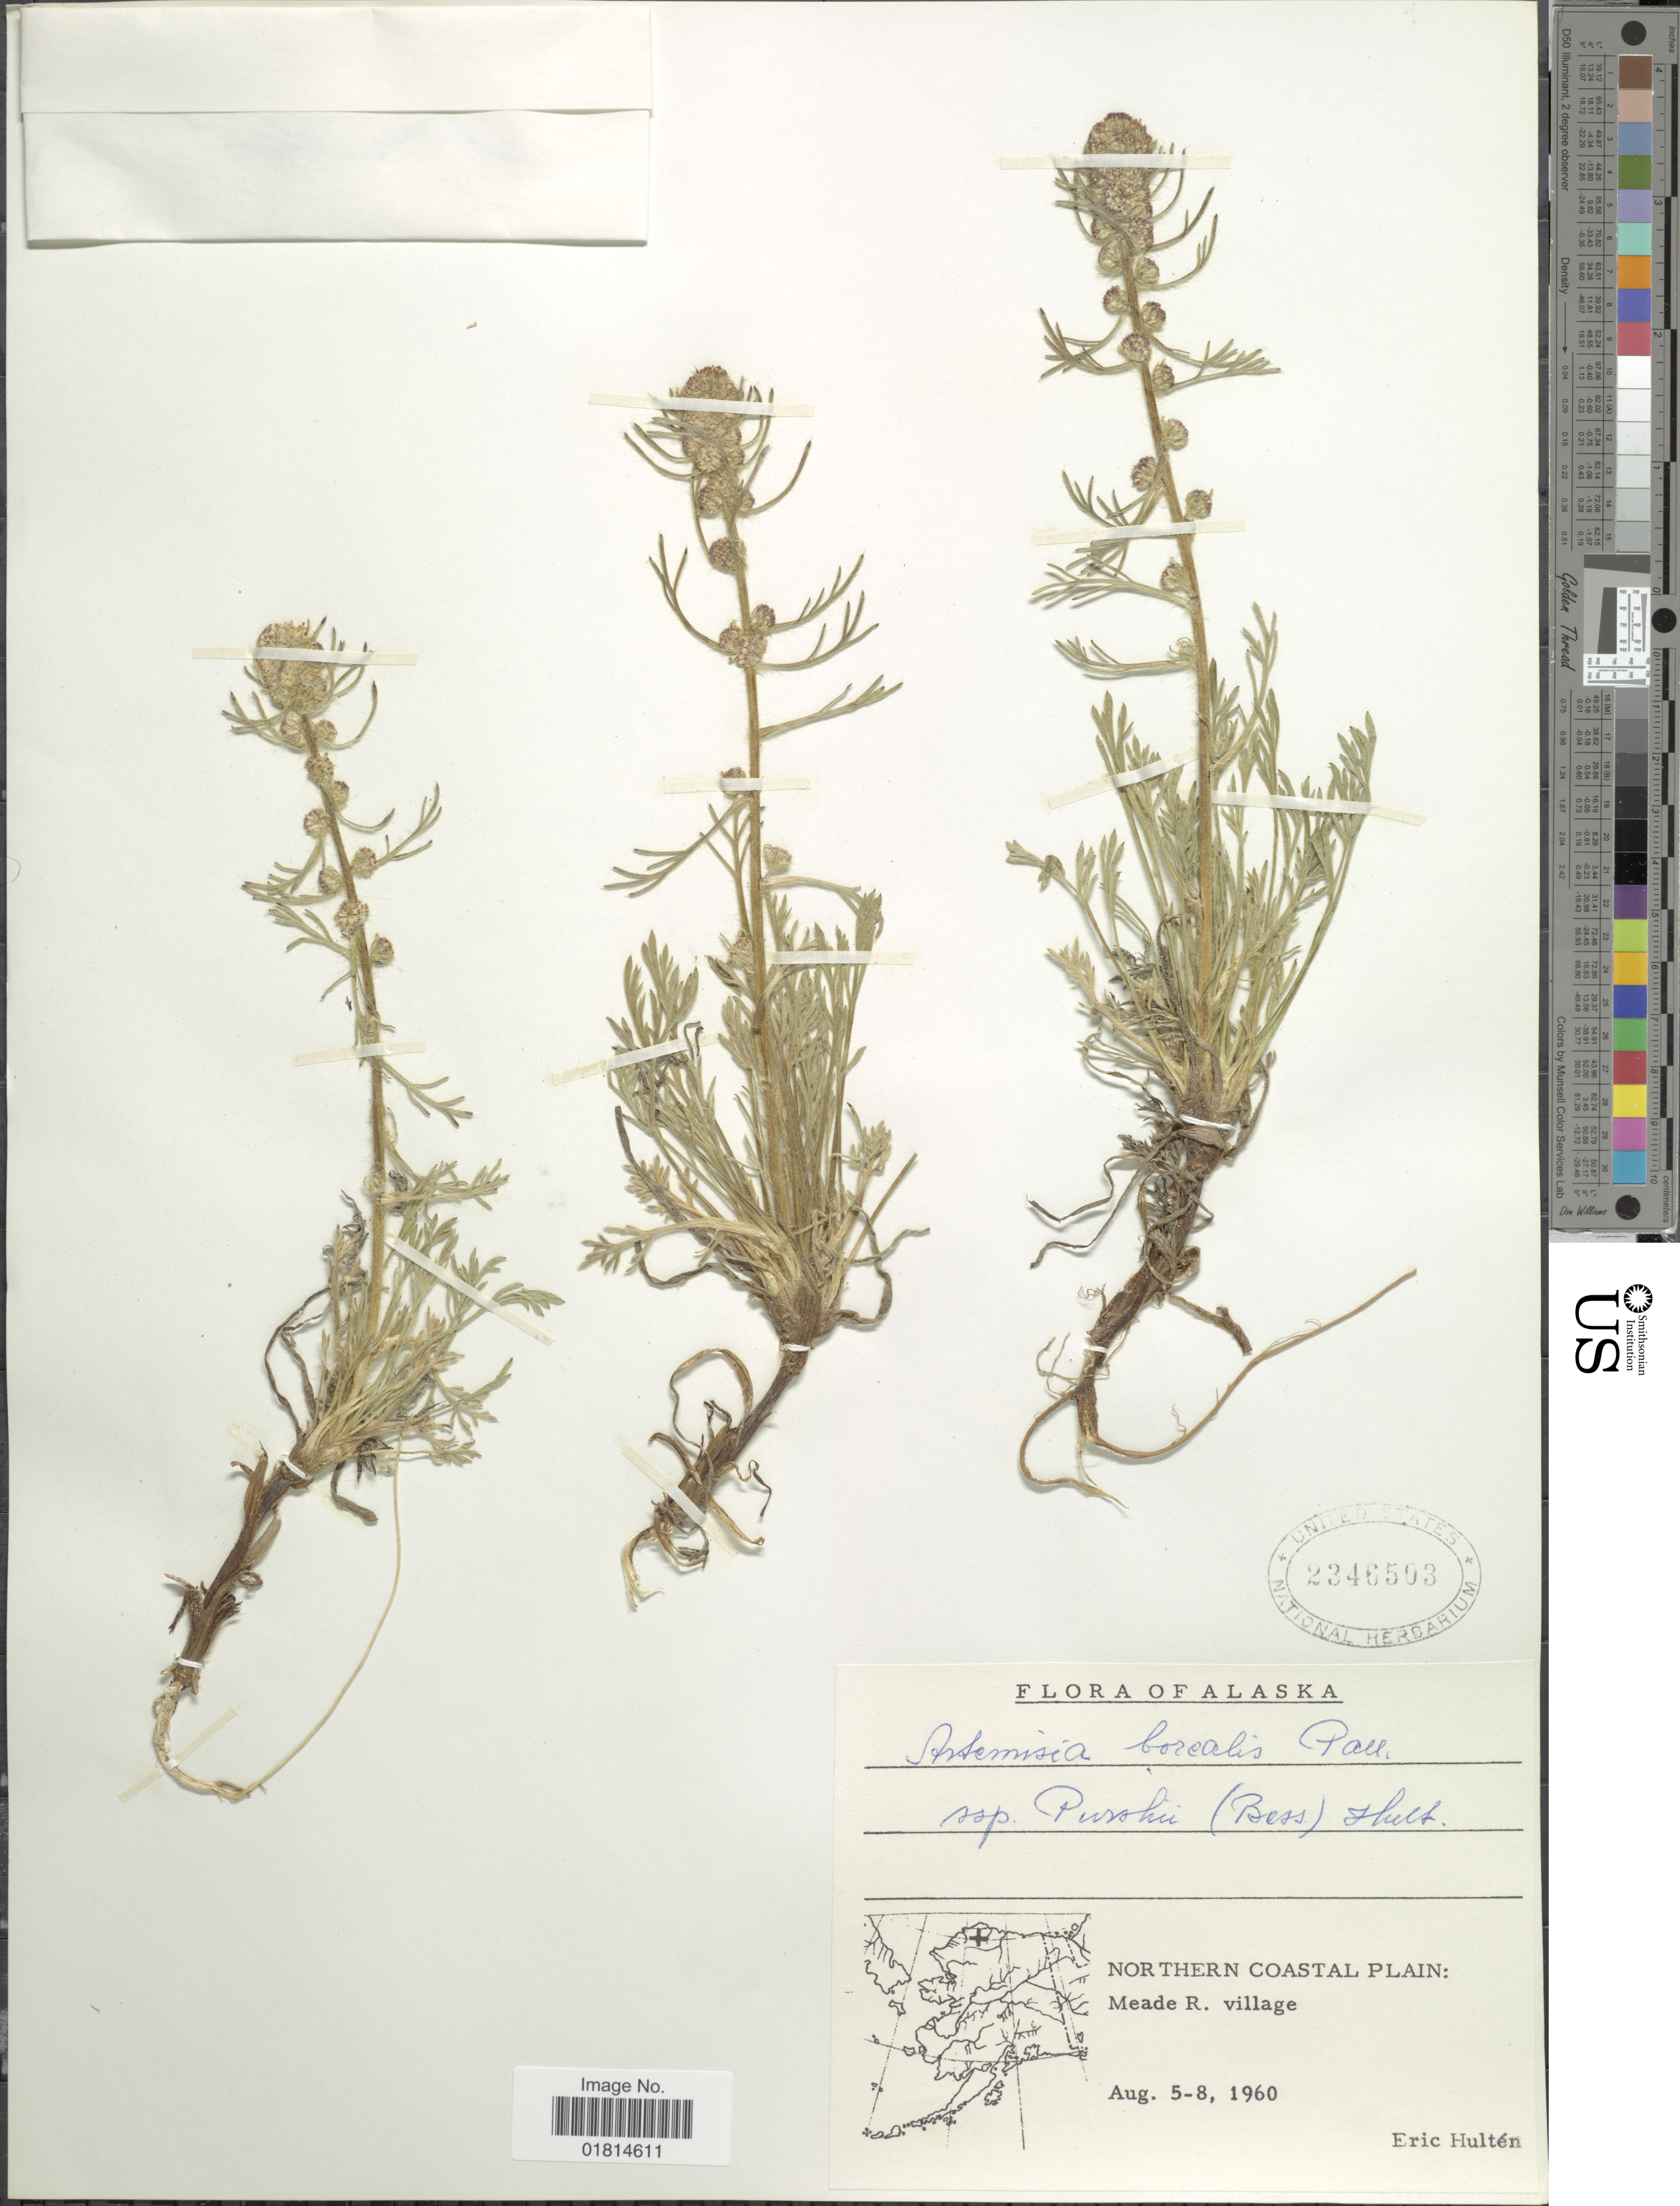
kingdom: Plantae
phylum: Tracheophyta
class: Magnoliopsida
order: Asterales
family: Asteraceae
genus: Artemisia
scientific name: Artemisia borealis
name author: Pall.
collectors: E. G. Hultén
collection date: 1960-08-05/1960-08-08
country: United States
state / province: Alaska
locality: Northern Coastal Plain: Meade R. village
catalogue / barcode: US 2346503